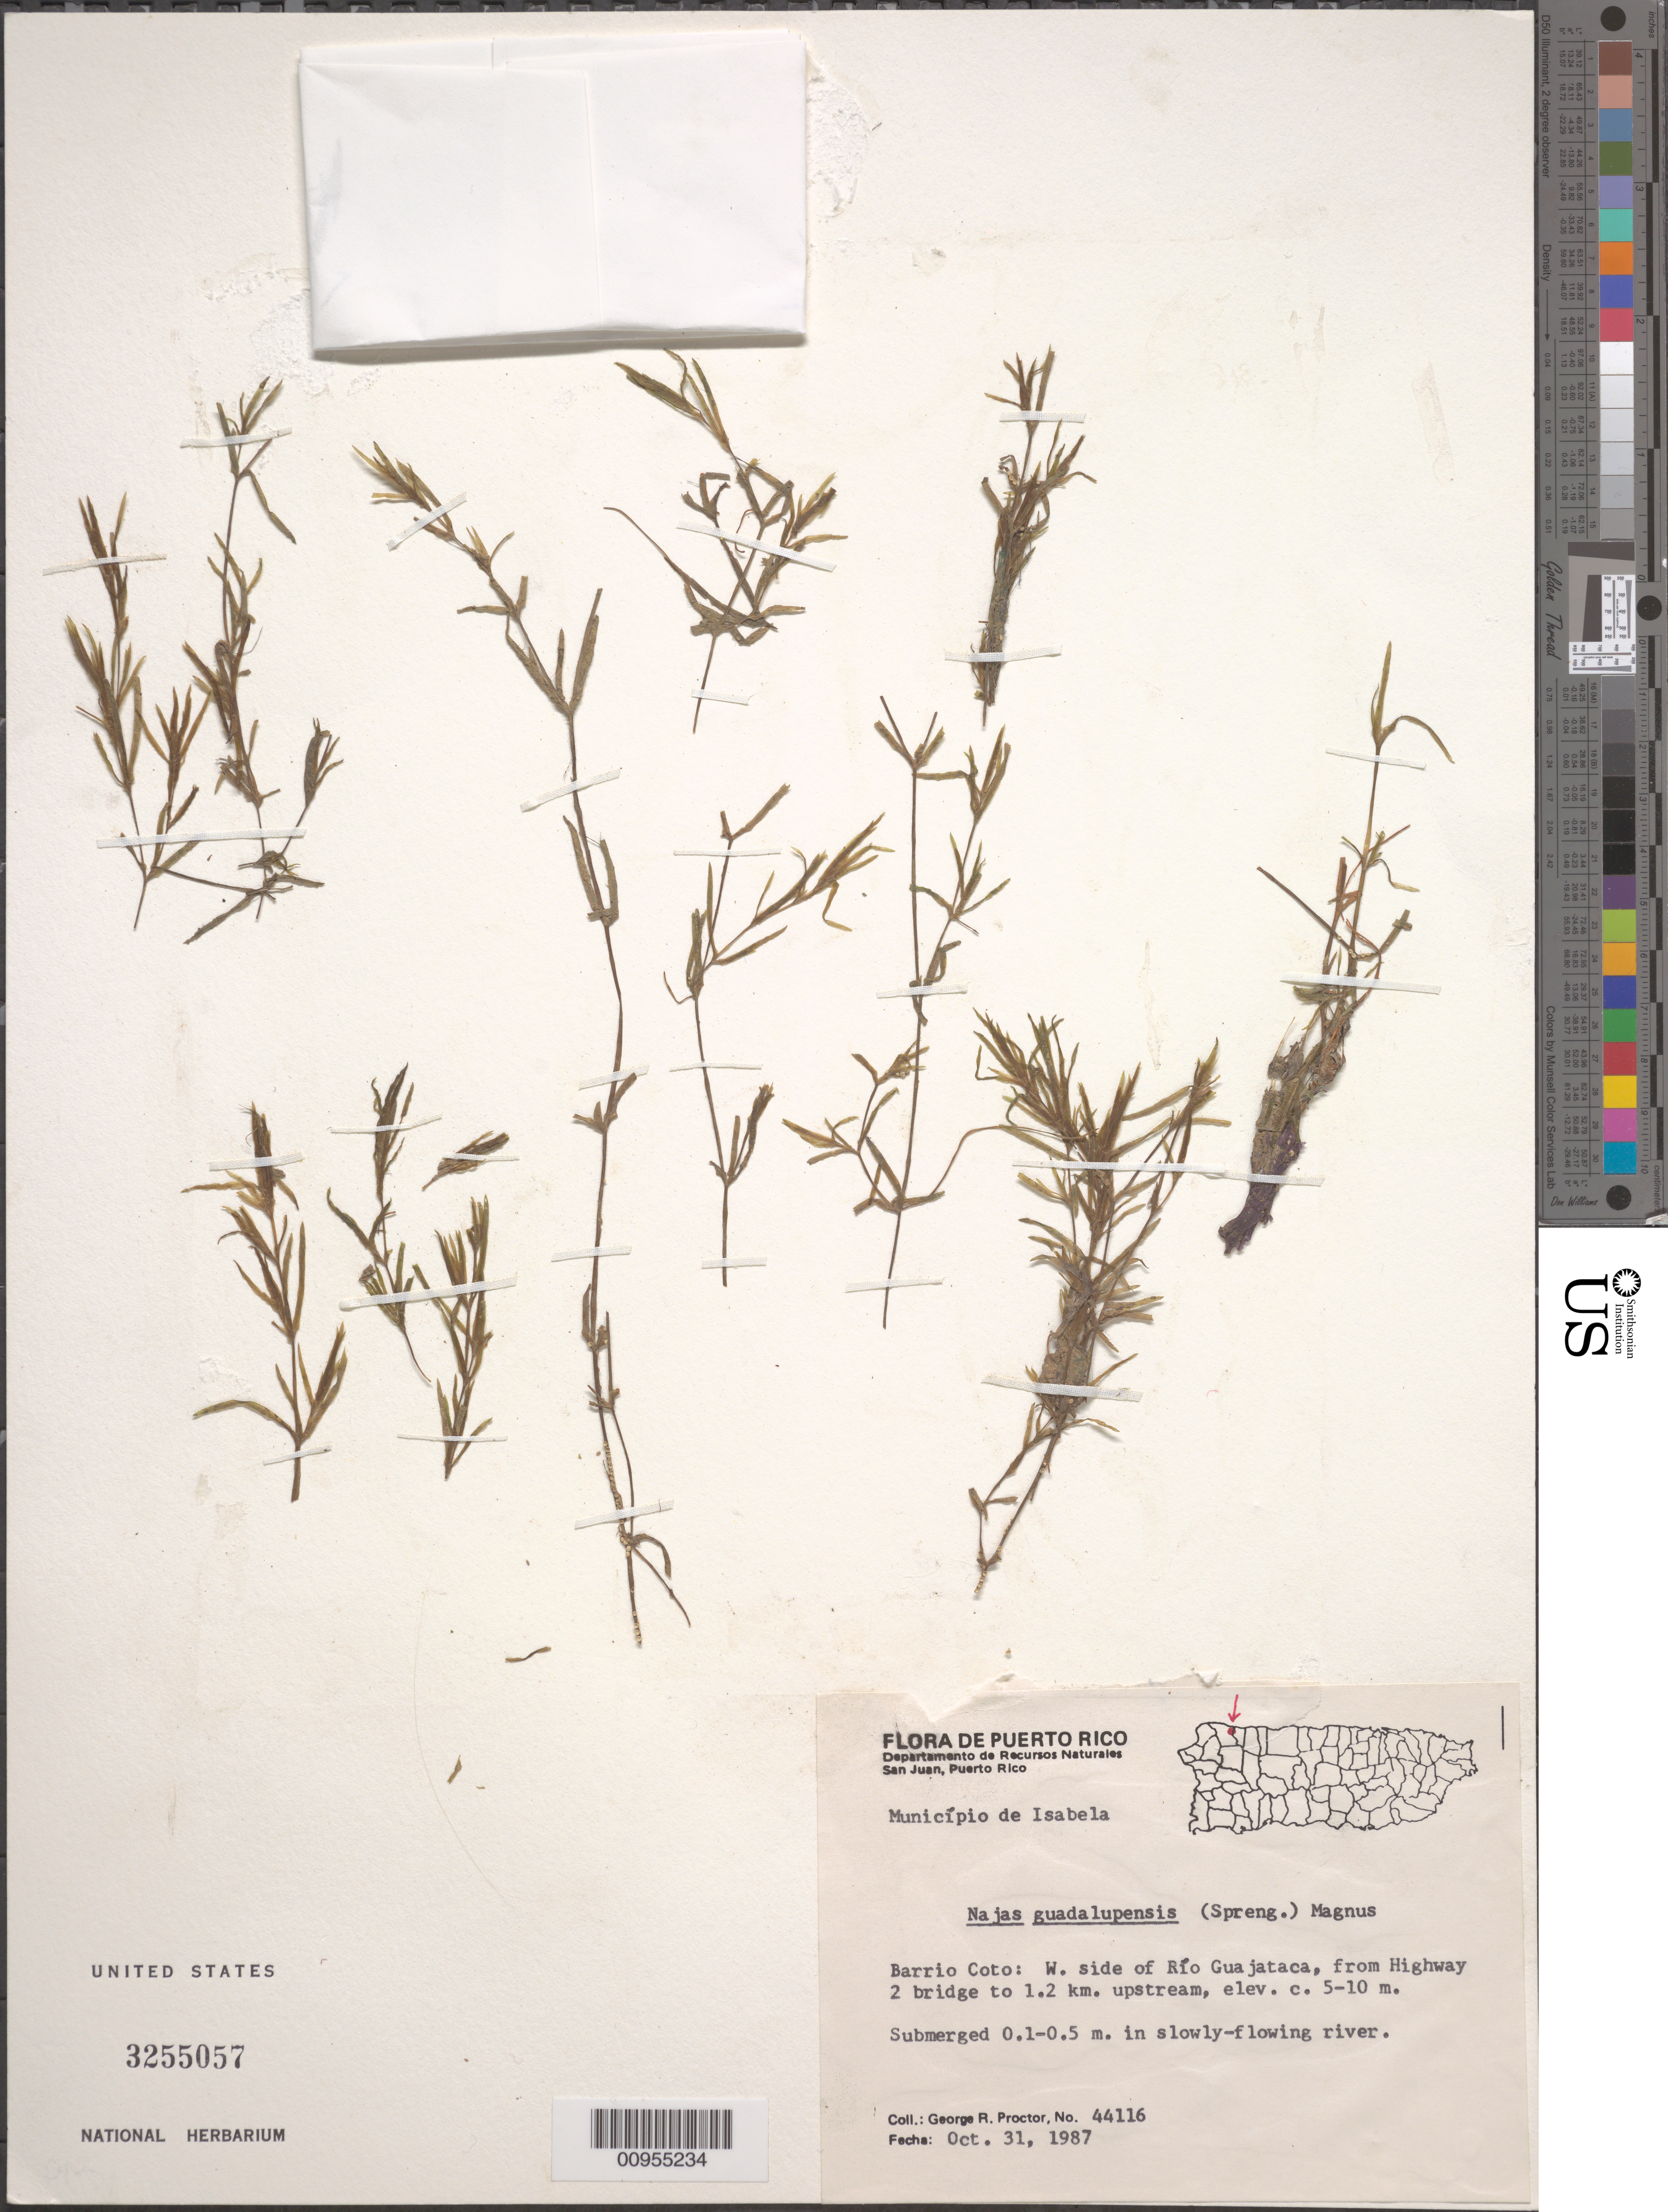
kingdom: Plantae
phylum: Tracheophyta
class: Liliopsida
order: Alismatales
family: Hydrocharitaceae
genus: Najas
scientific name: Najas guadalupensis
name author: (Spreng.) Magnus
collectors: G. R. Proctor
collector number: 44116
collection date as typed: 31 Oct 1987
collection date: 1987-10-31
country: Puerto Rico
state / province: Isabela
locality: Barrio Coto; W. side of Rio Guajataca, from Highway 2 bridge to 1.2 km upstream.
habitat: Submerged 0.1-0.5 m in slowly flowing river.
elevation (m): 5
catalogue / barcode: US 3255057